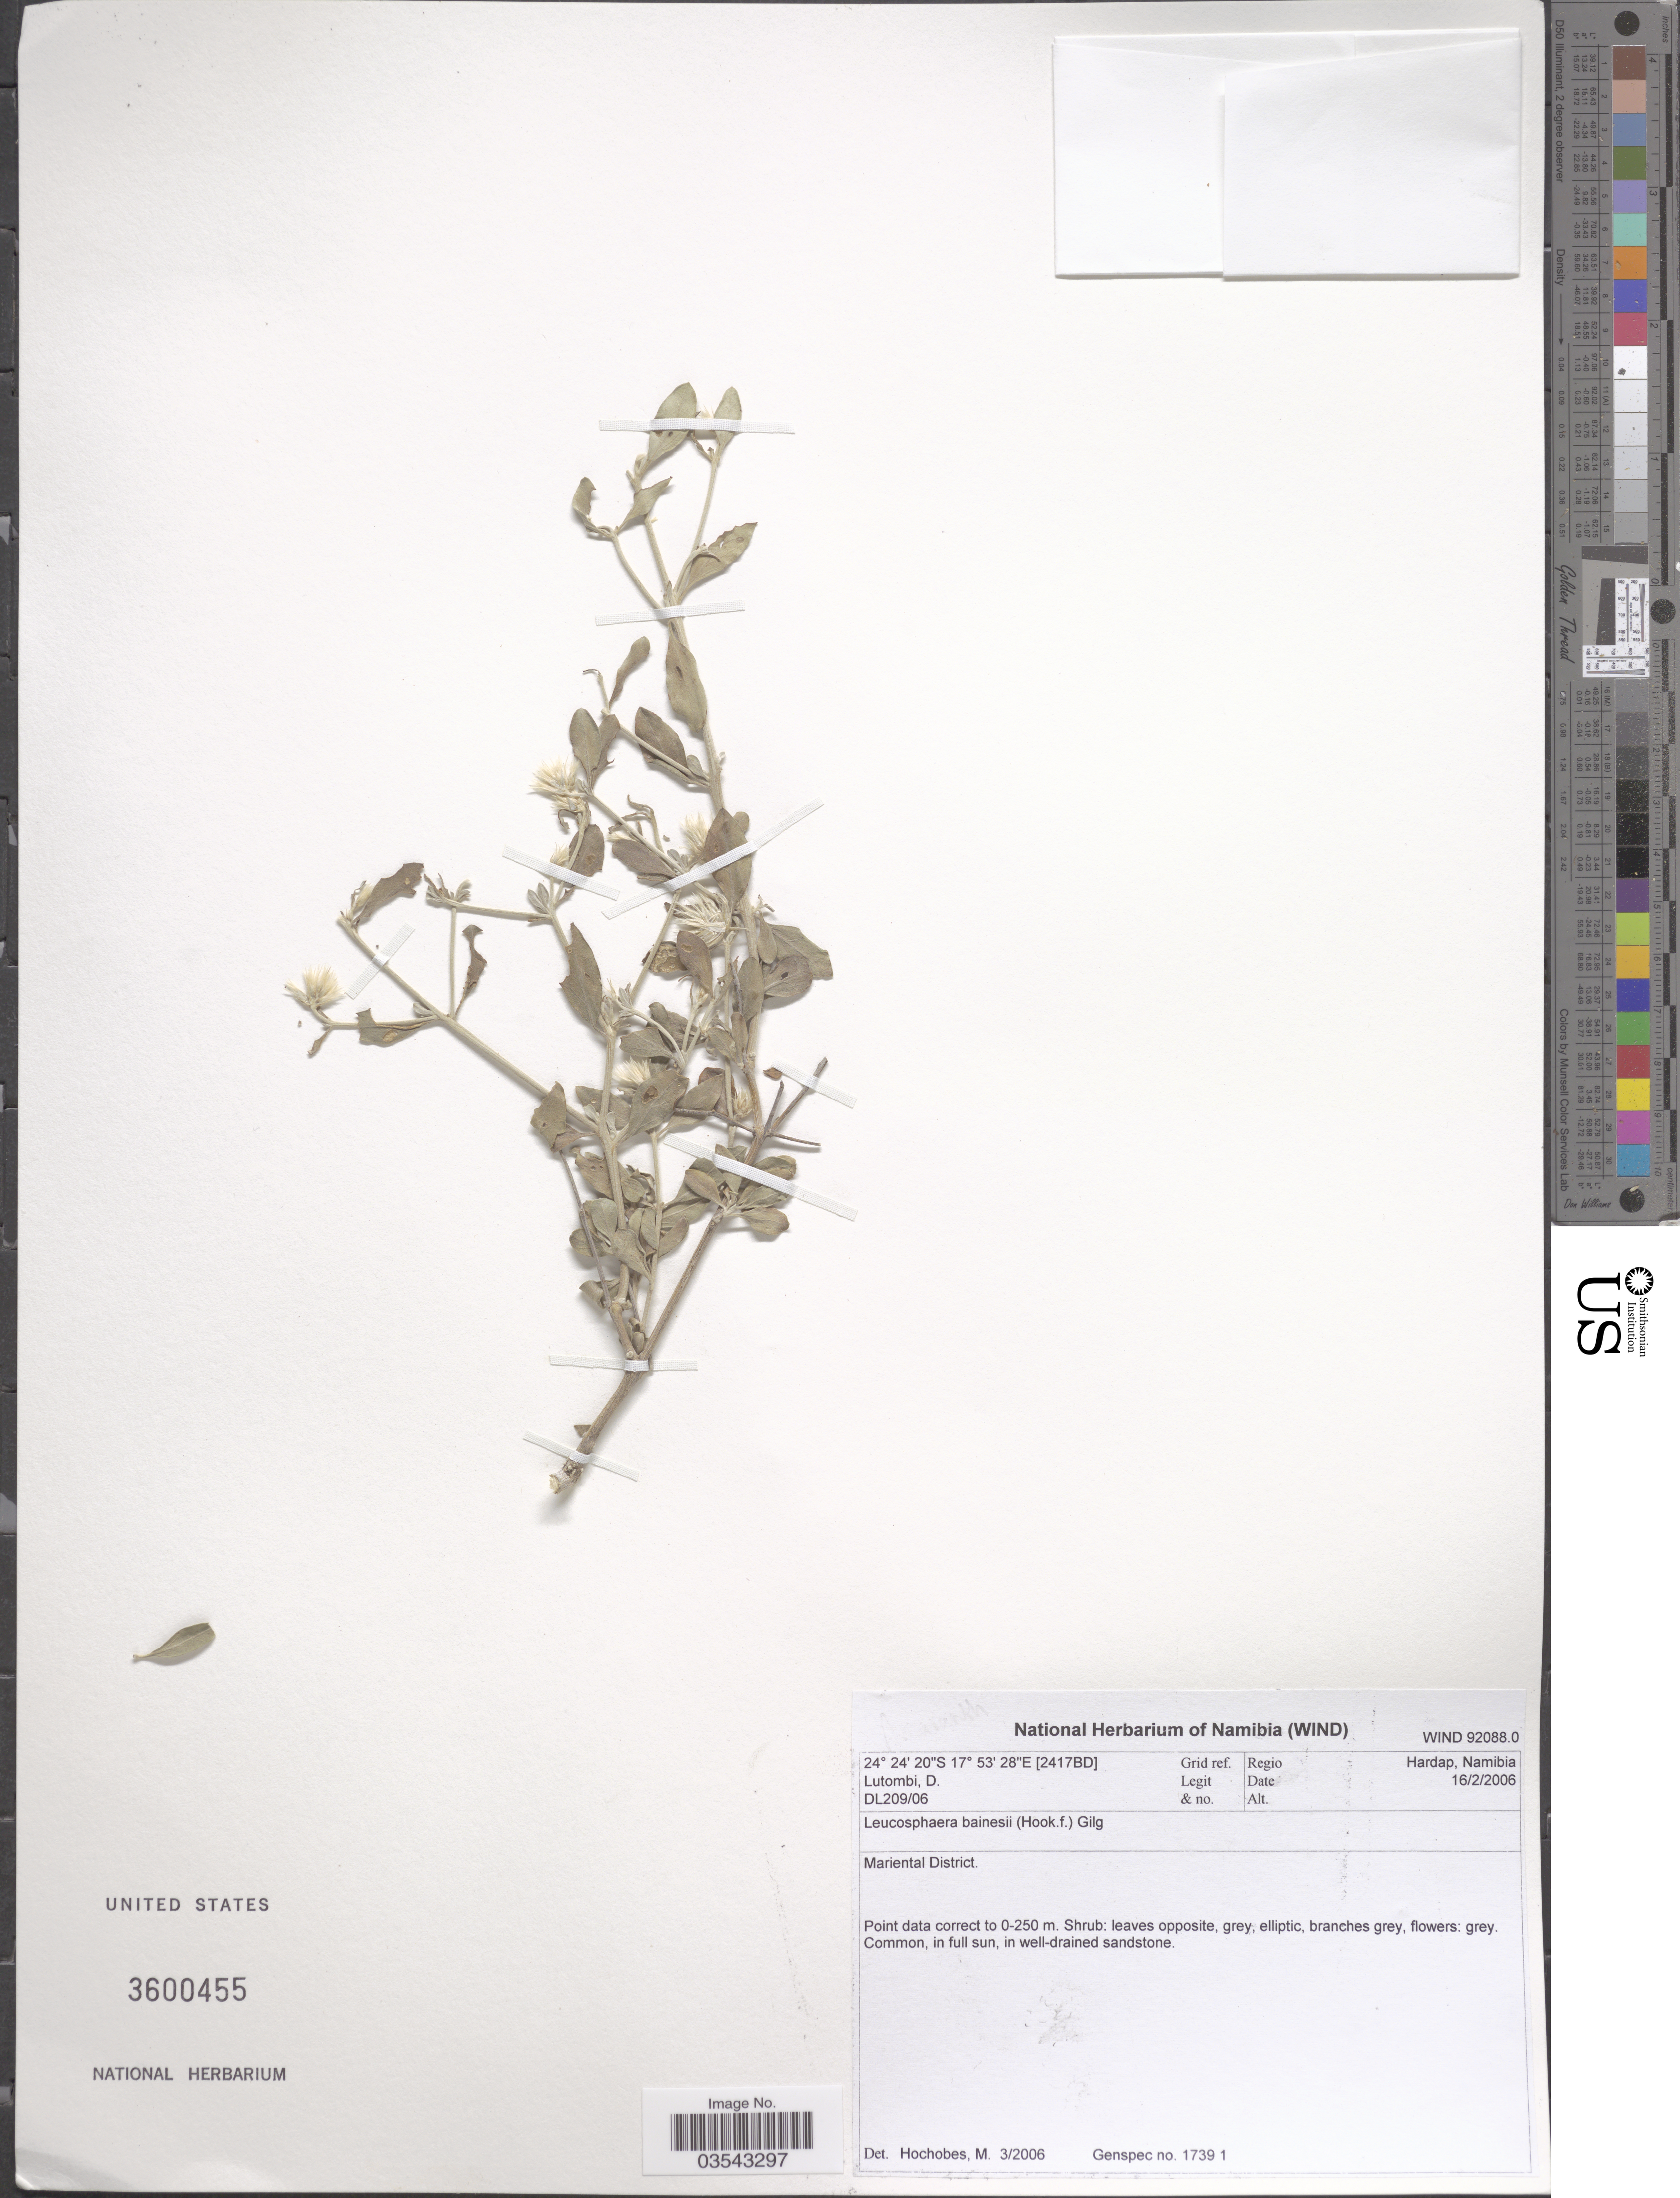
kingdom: Plantae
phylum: Tracheophyta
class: Magnoliopsida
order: Caryophyllales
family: Amaranthaceae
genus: Leucosphaera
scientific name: Leucosphaera bainesii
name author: Gilg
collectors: D. Lutombi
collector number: DL209/06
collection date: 2006-02-16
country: Namibia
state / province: Hardap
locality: Regio Hardap. Grid ref. [2417BD]. Mariental District.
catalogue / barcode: US 3600455